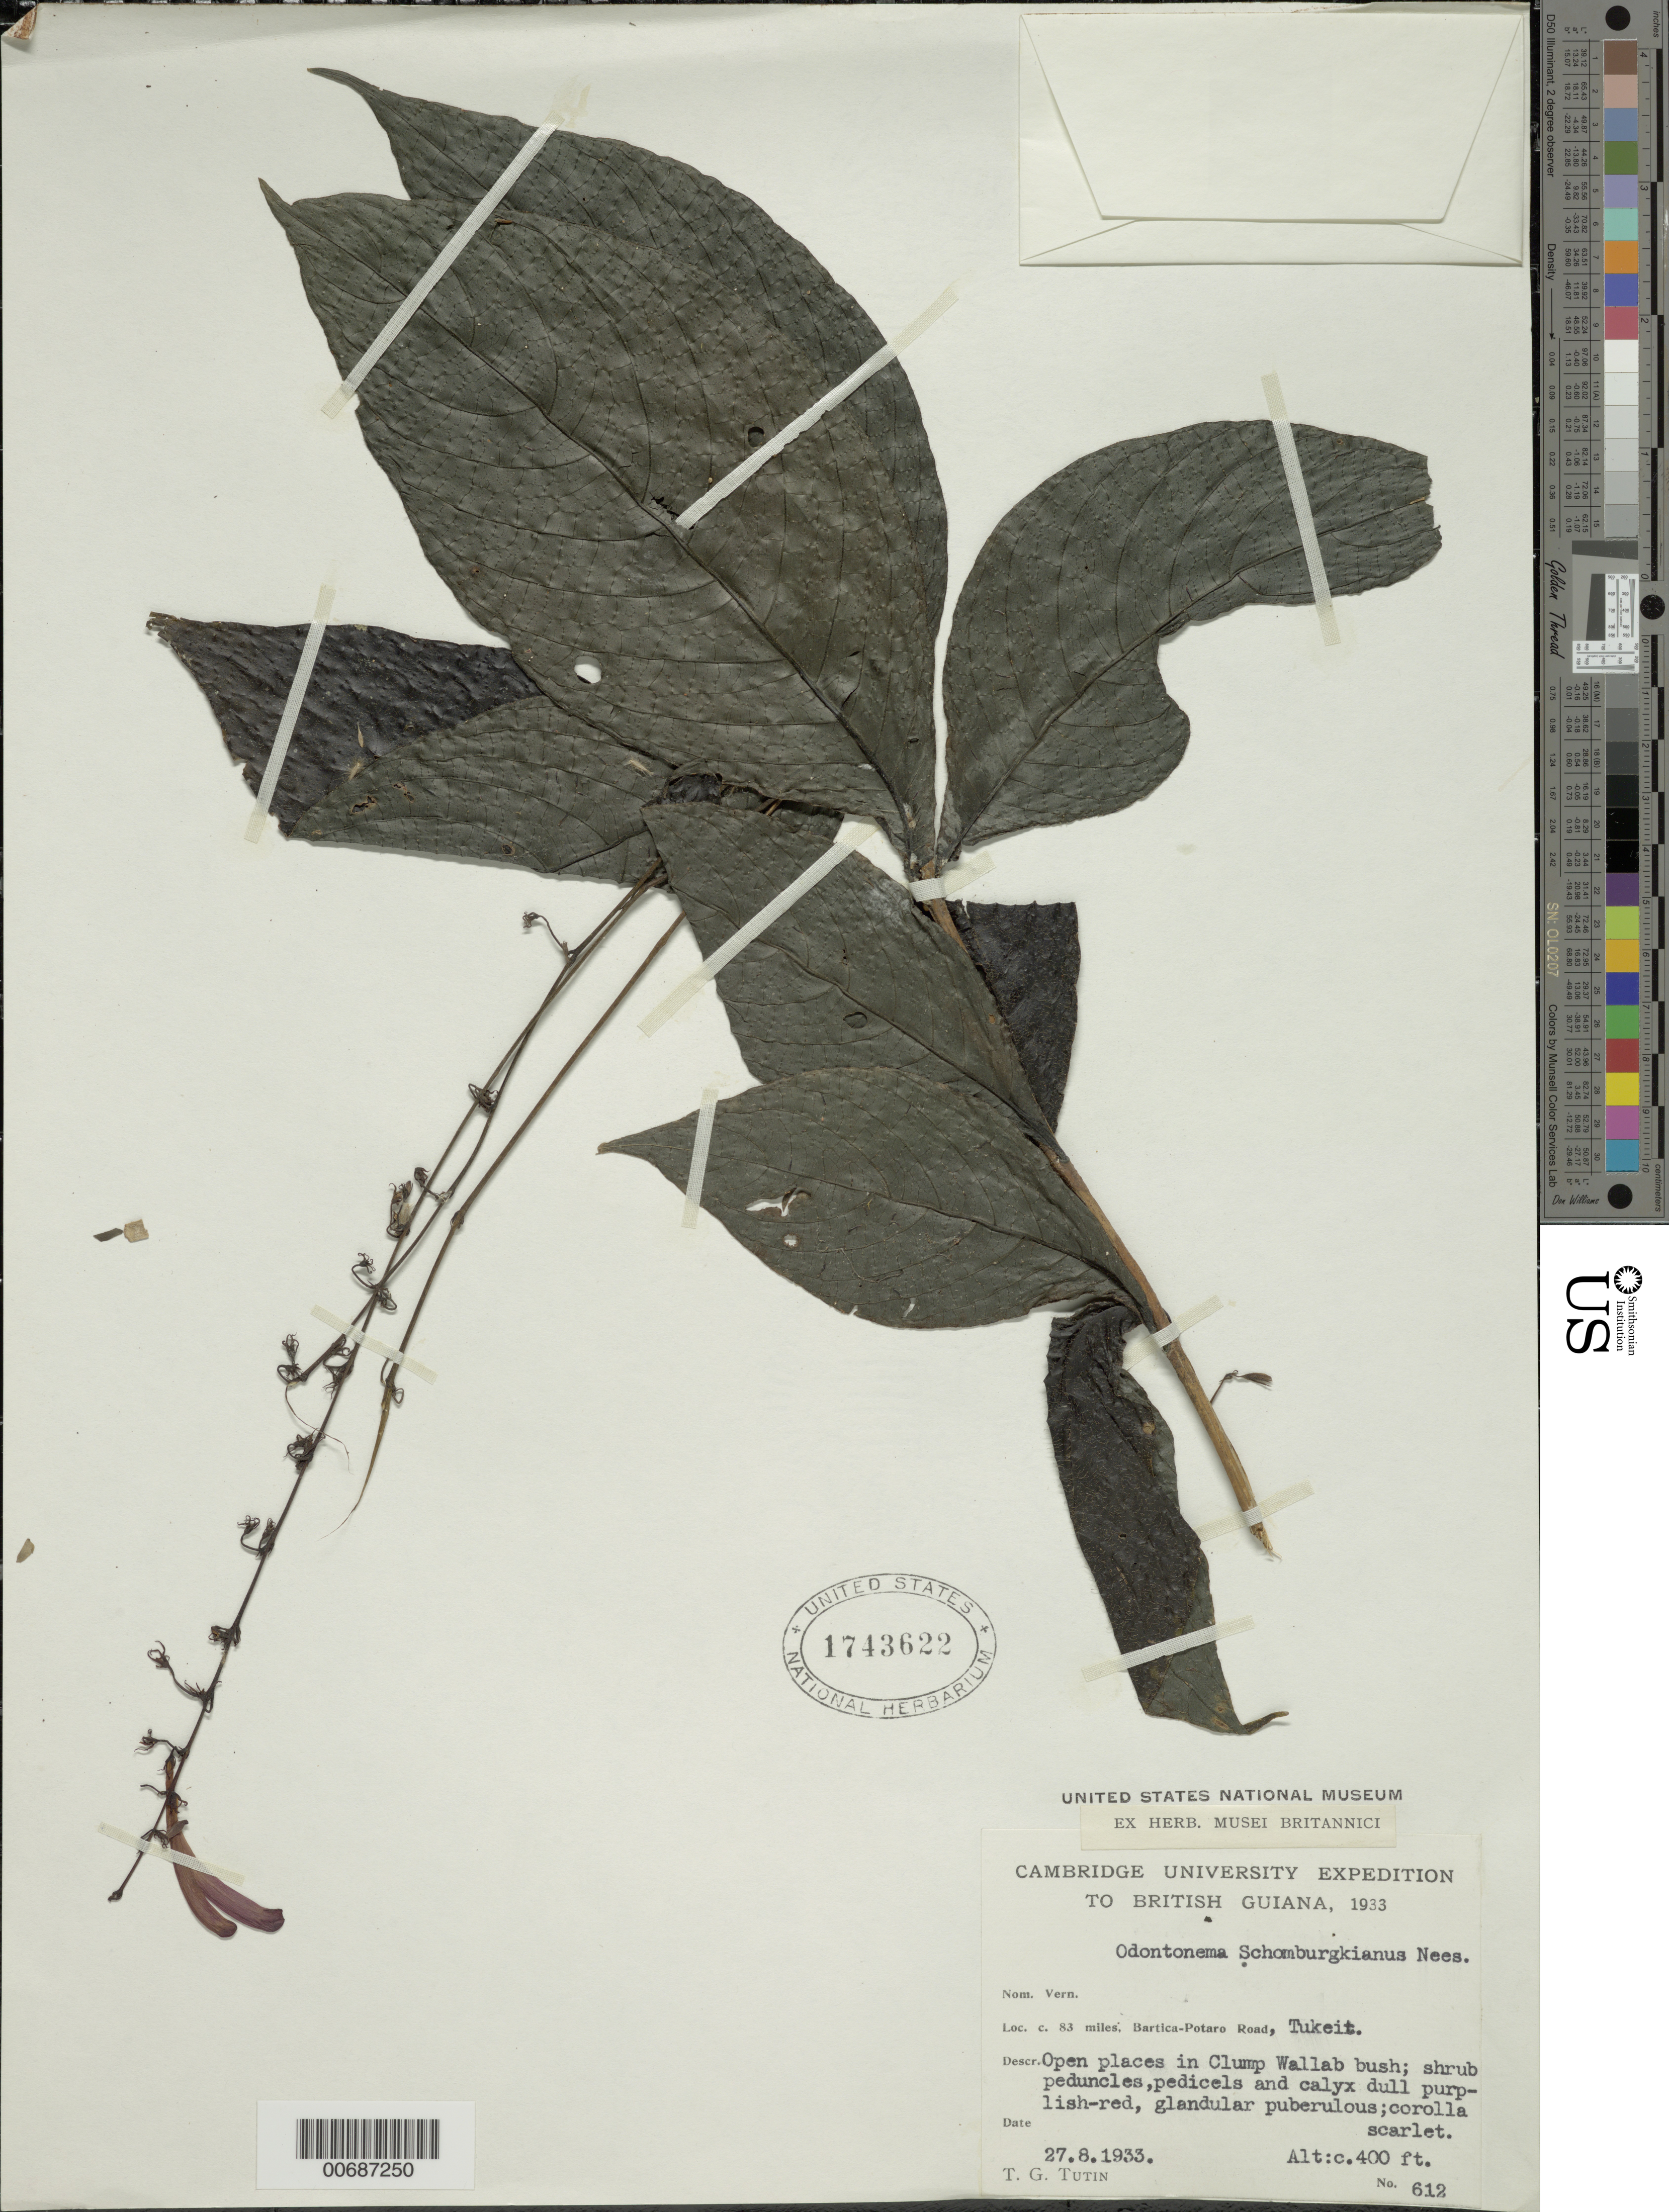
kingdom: Plantae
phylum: Tracheophyta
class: Magnoliopsida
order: Lamiales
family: Acanthaceae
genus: Odontonema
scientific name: Odontonema schomburgkianum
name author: (Nees) Kuntze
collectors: T. G. Tutin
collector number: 612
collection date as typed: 27-Aug-33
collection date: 1933-08-27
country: Guyana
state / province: Potaro-Siparuni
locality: Tukeit, Bartica-Potaro Rd., mile 83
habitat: Open places in clump Wallaba bush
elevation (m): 400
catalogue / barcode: US 1743622